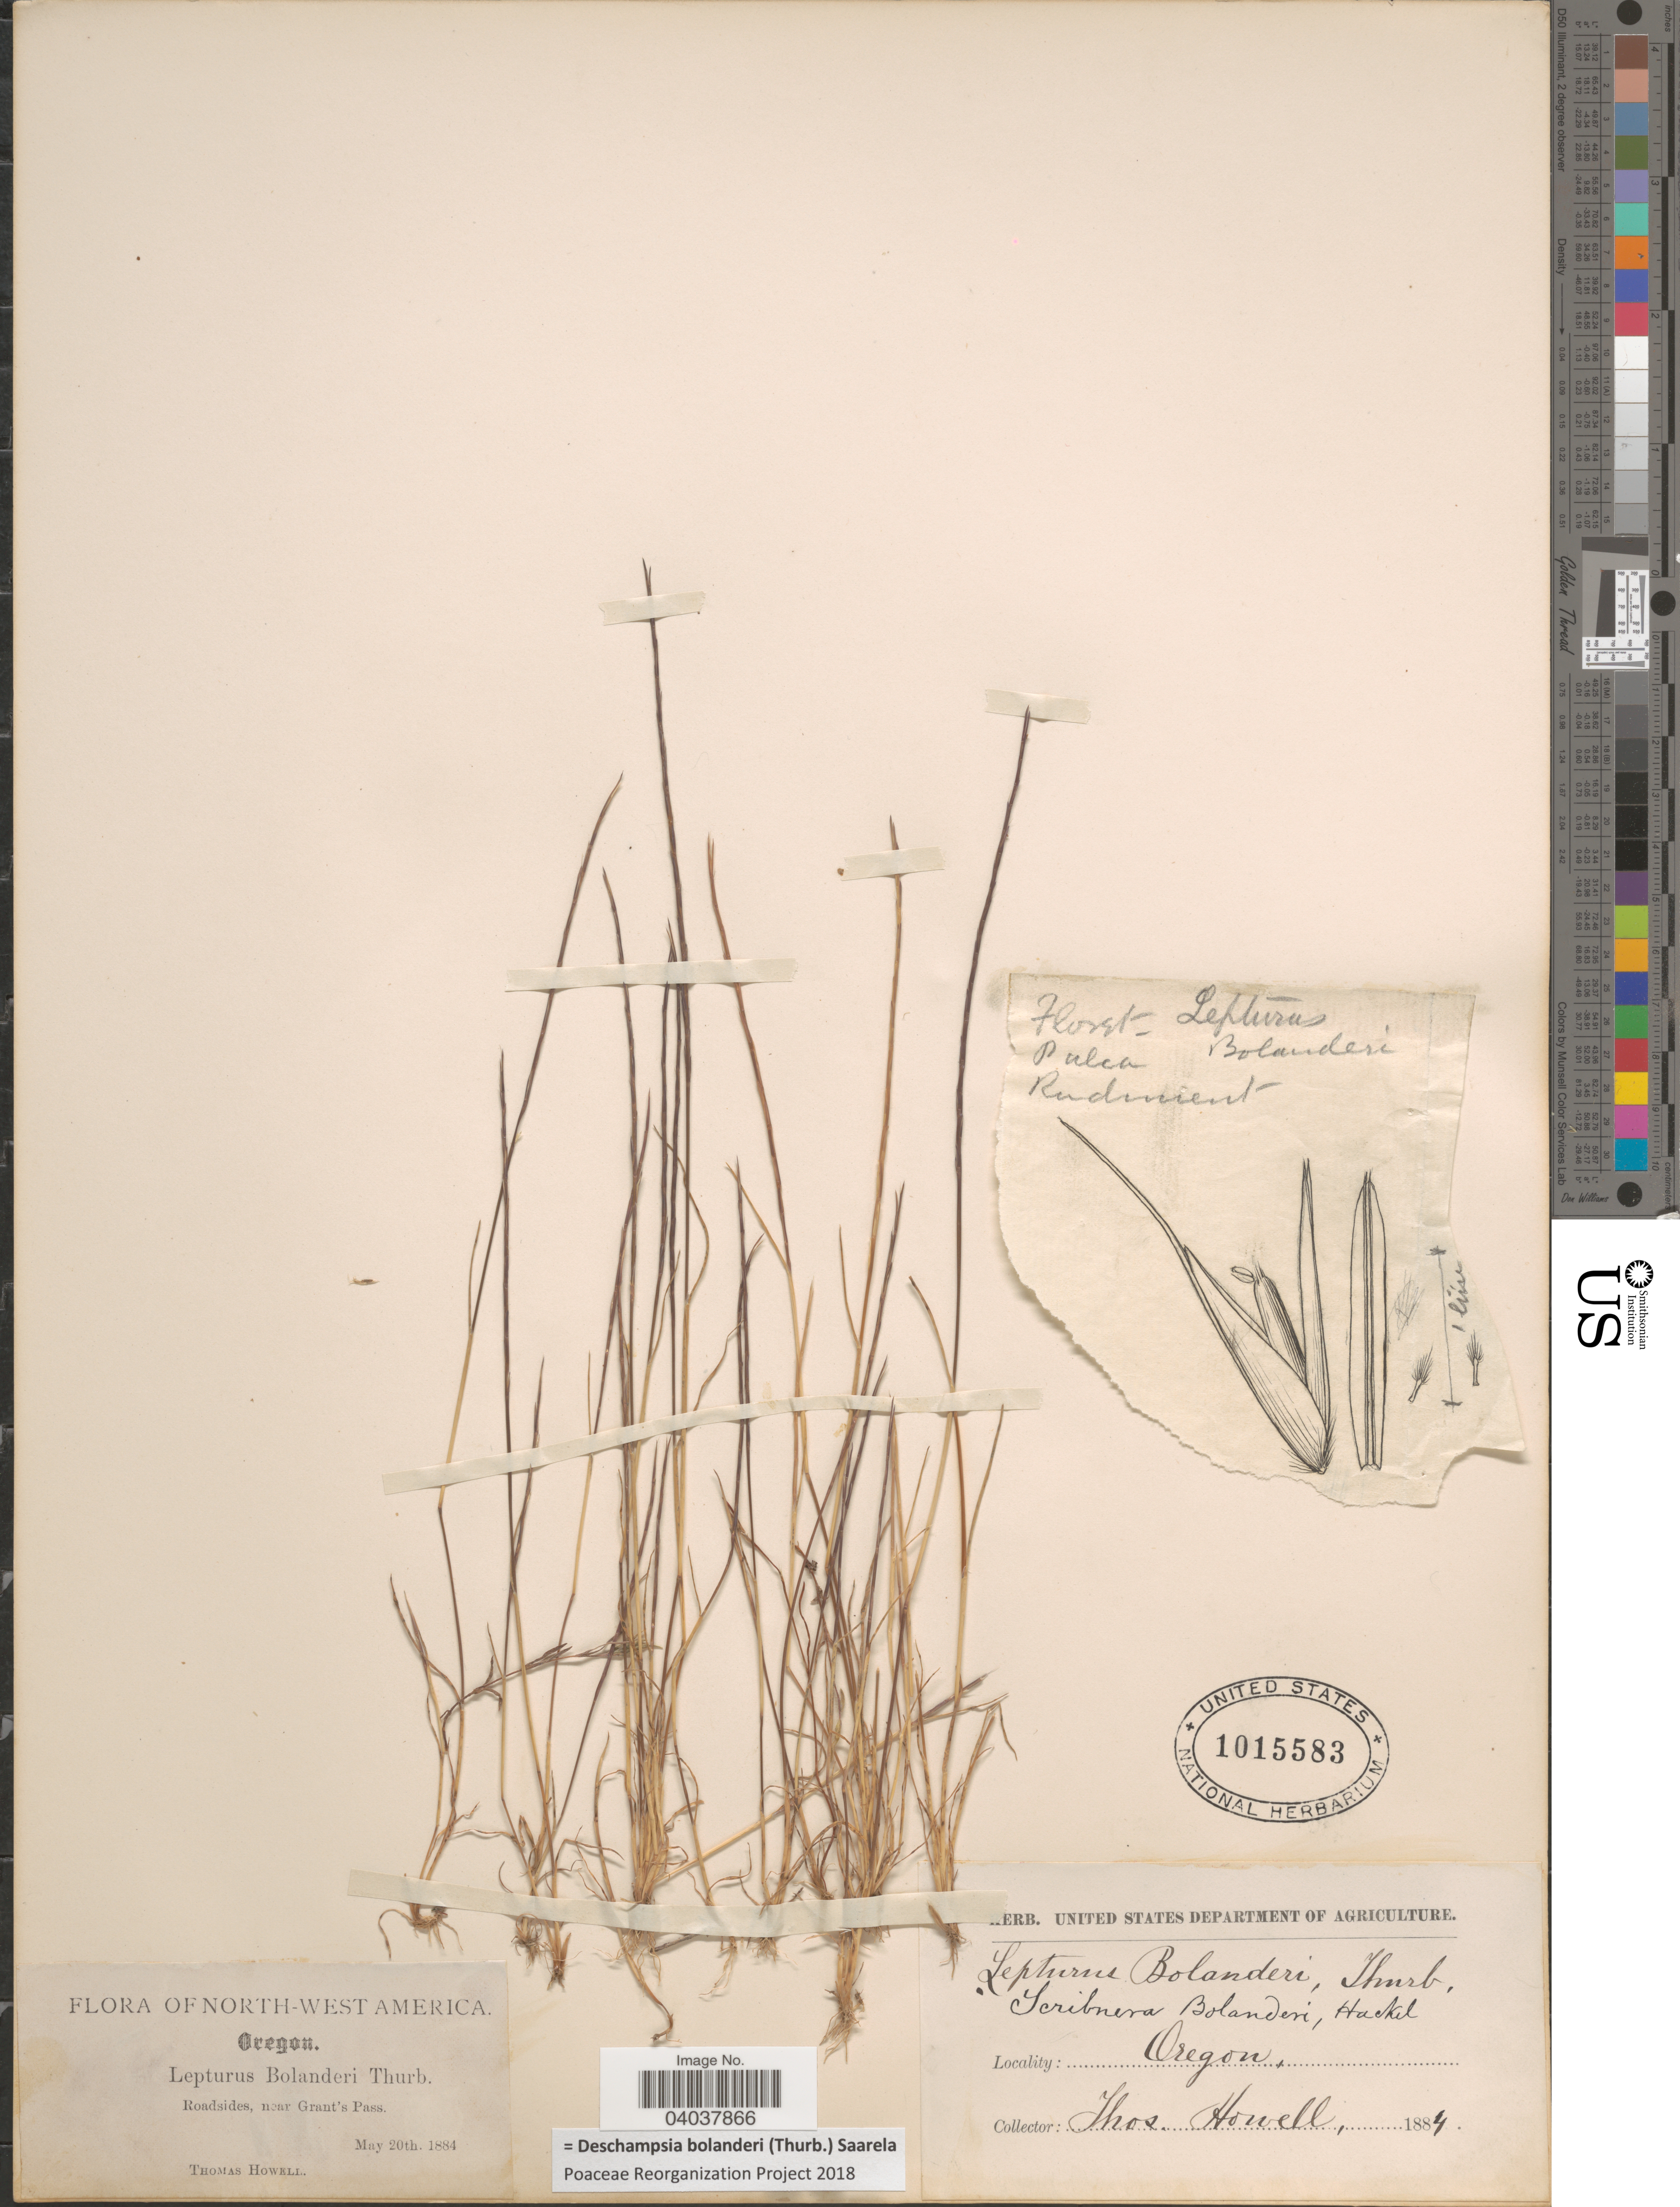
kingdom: Plantae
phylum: Tracheophyta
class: Liliopsida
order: Poales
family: Poaceae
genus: Deschampsia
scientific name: Deschampsia bolanderi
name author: (Thurb.) Saarela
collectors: T. Howell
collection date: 1884-05-20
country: United States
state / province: Oregon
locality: North-West America. Roadsides, near Grant's Pass.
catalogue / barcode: US 1015583